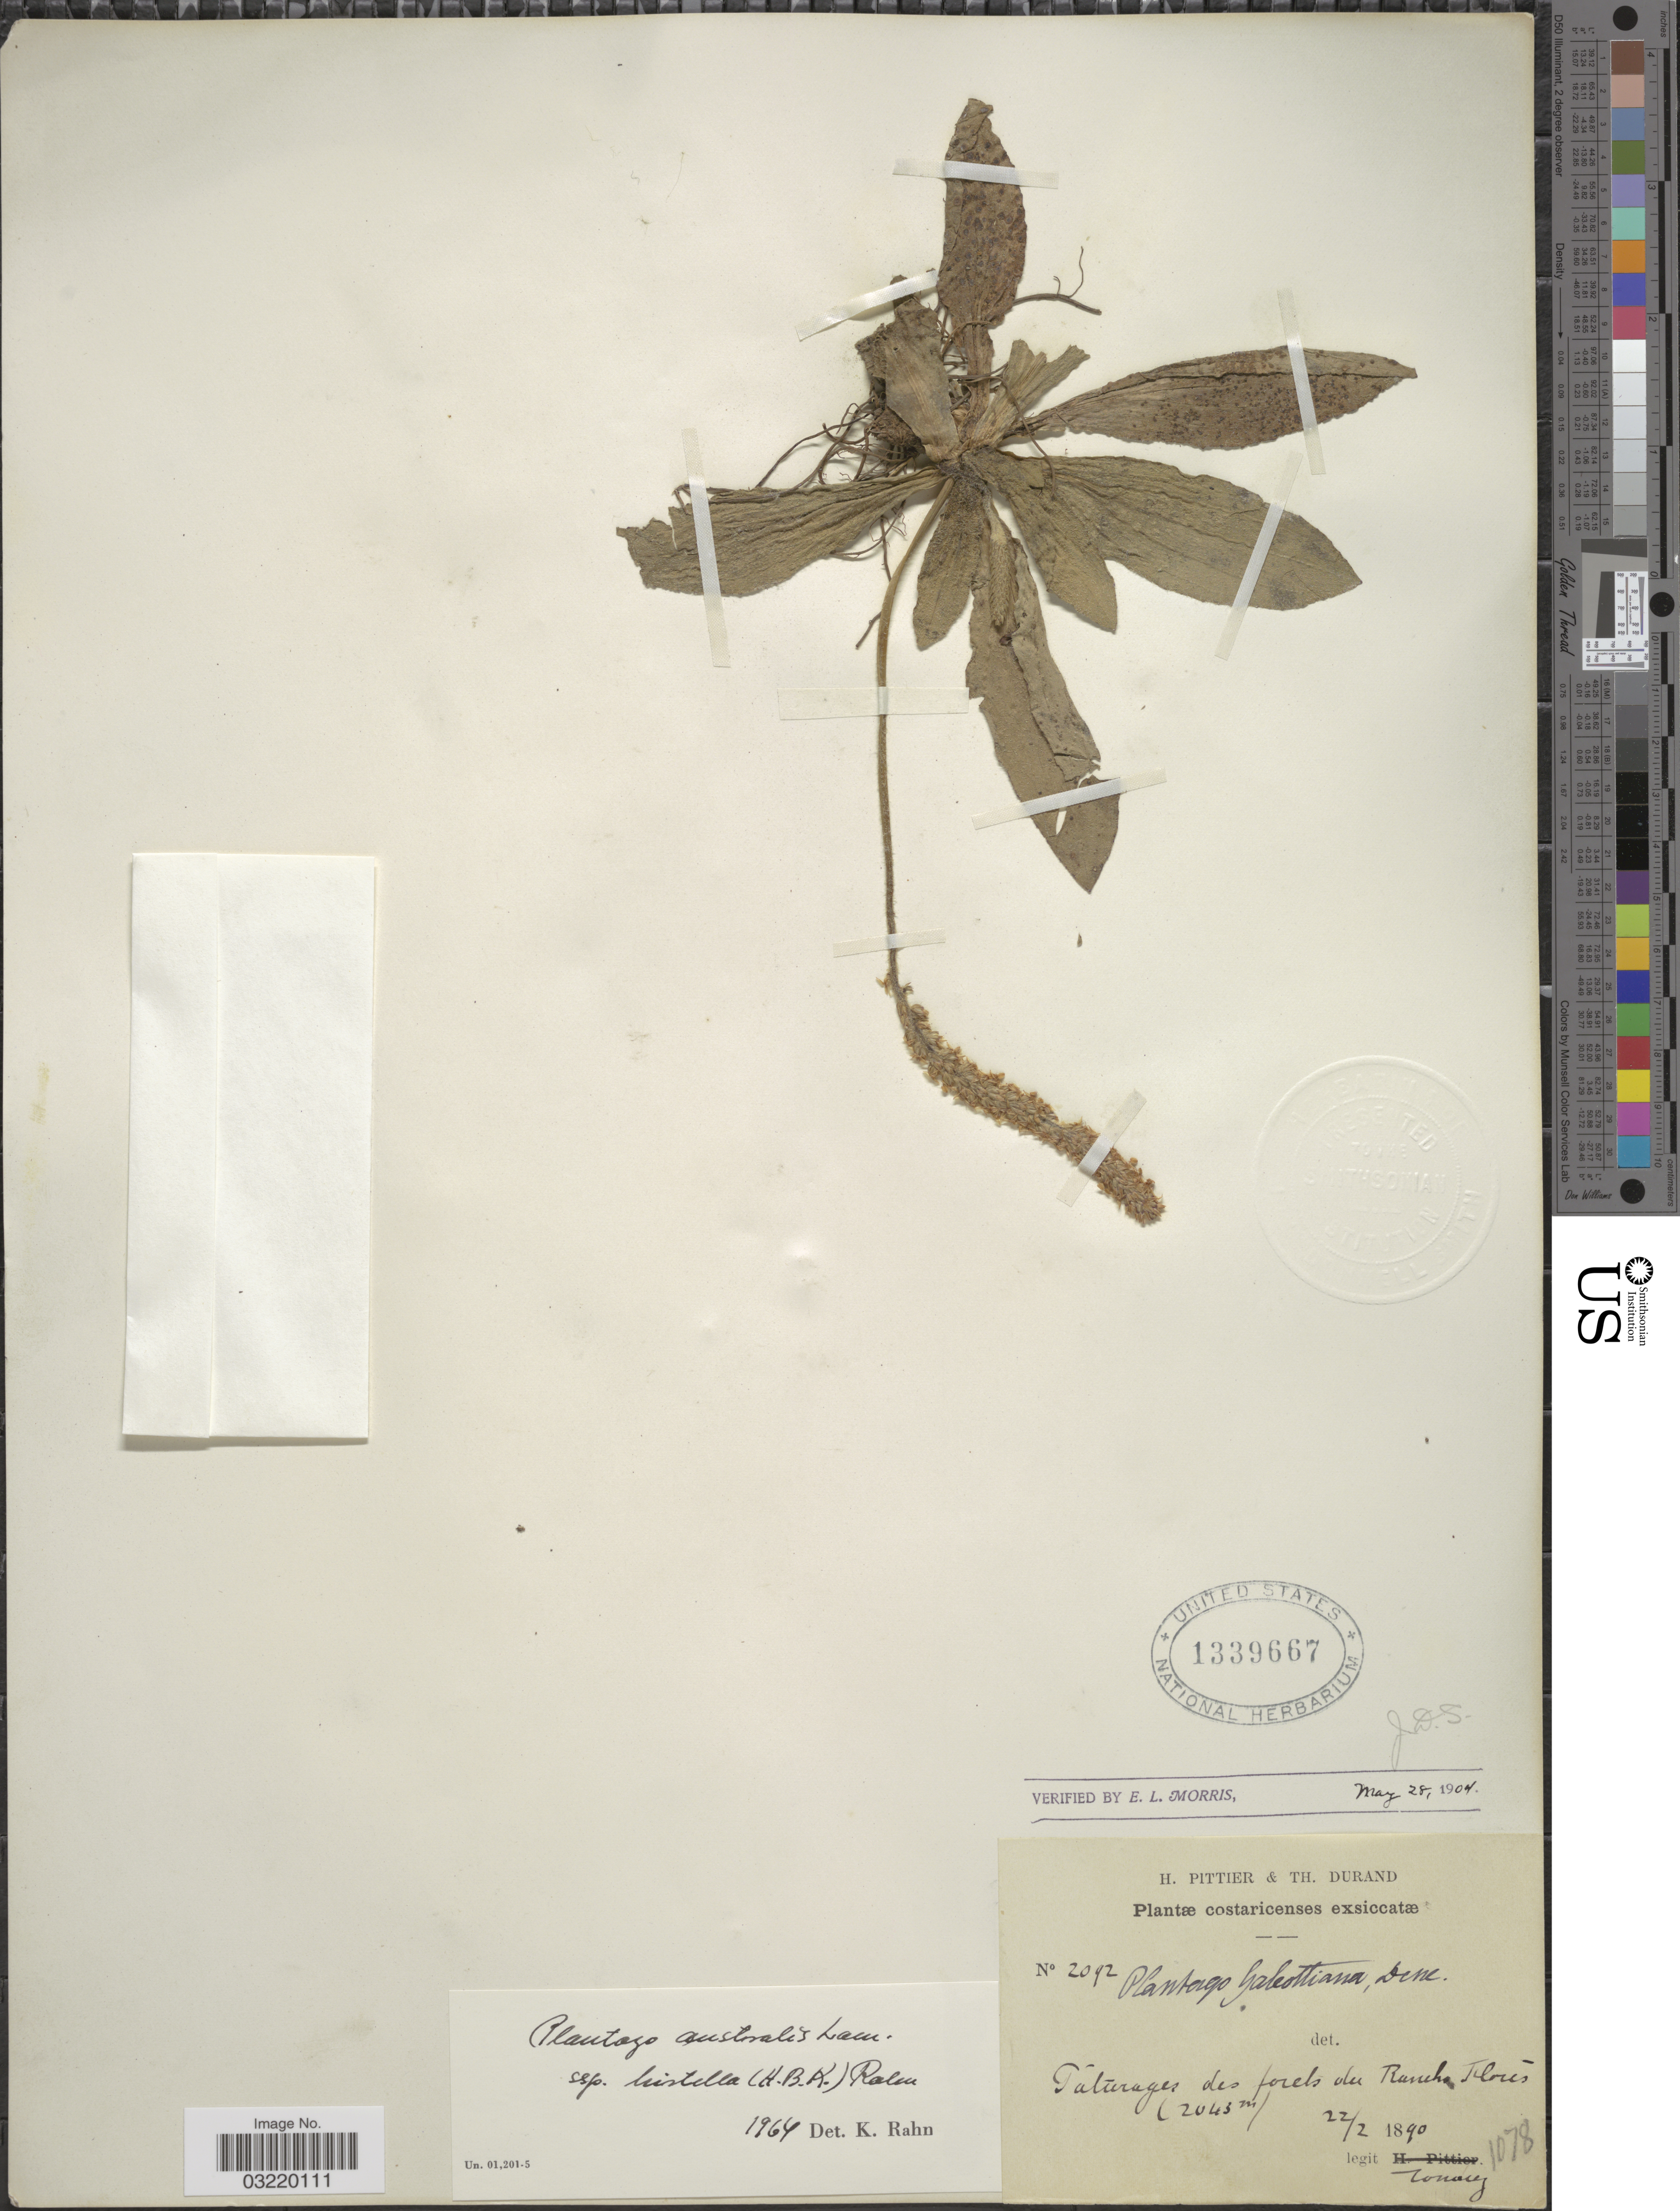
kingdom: Plantae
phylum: Tracheophyta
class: Magnoliopsida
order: Lamiales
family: Plantaginaceae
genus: Plantago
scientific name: Plantago australis subsp. hirtella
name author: (Kunth) Rahn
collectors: Tonduz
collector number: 2092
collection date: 1890-02-22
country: Costa Rica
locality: Páturages des forels du Rancho Florés.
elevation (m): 2043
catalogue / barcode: US 1339667